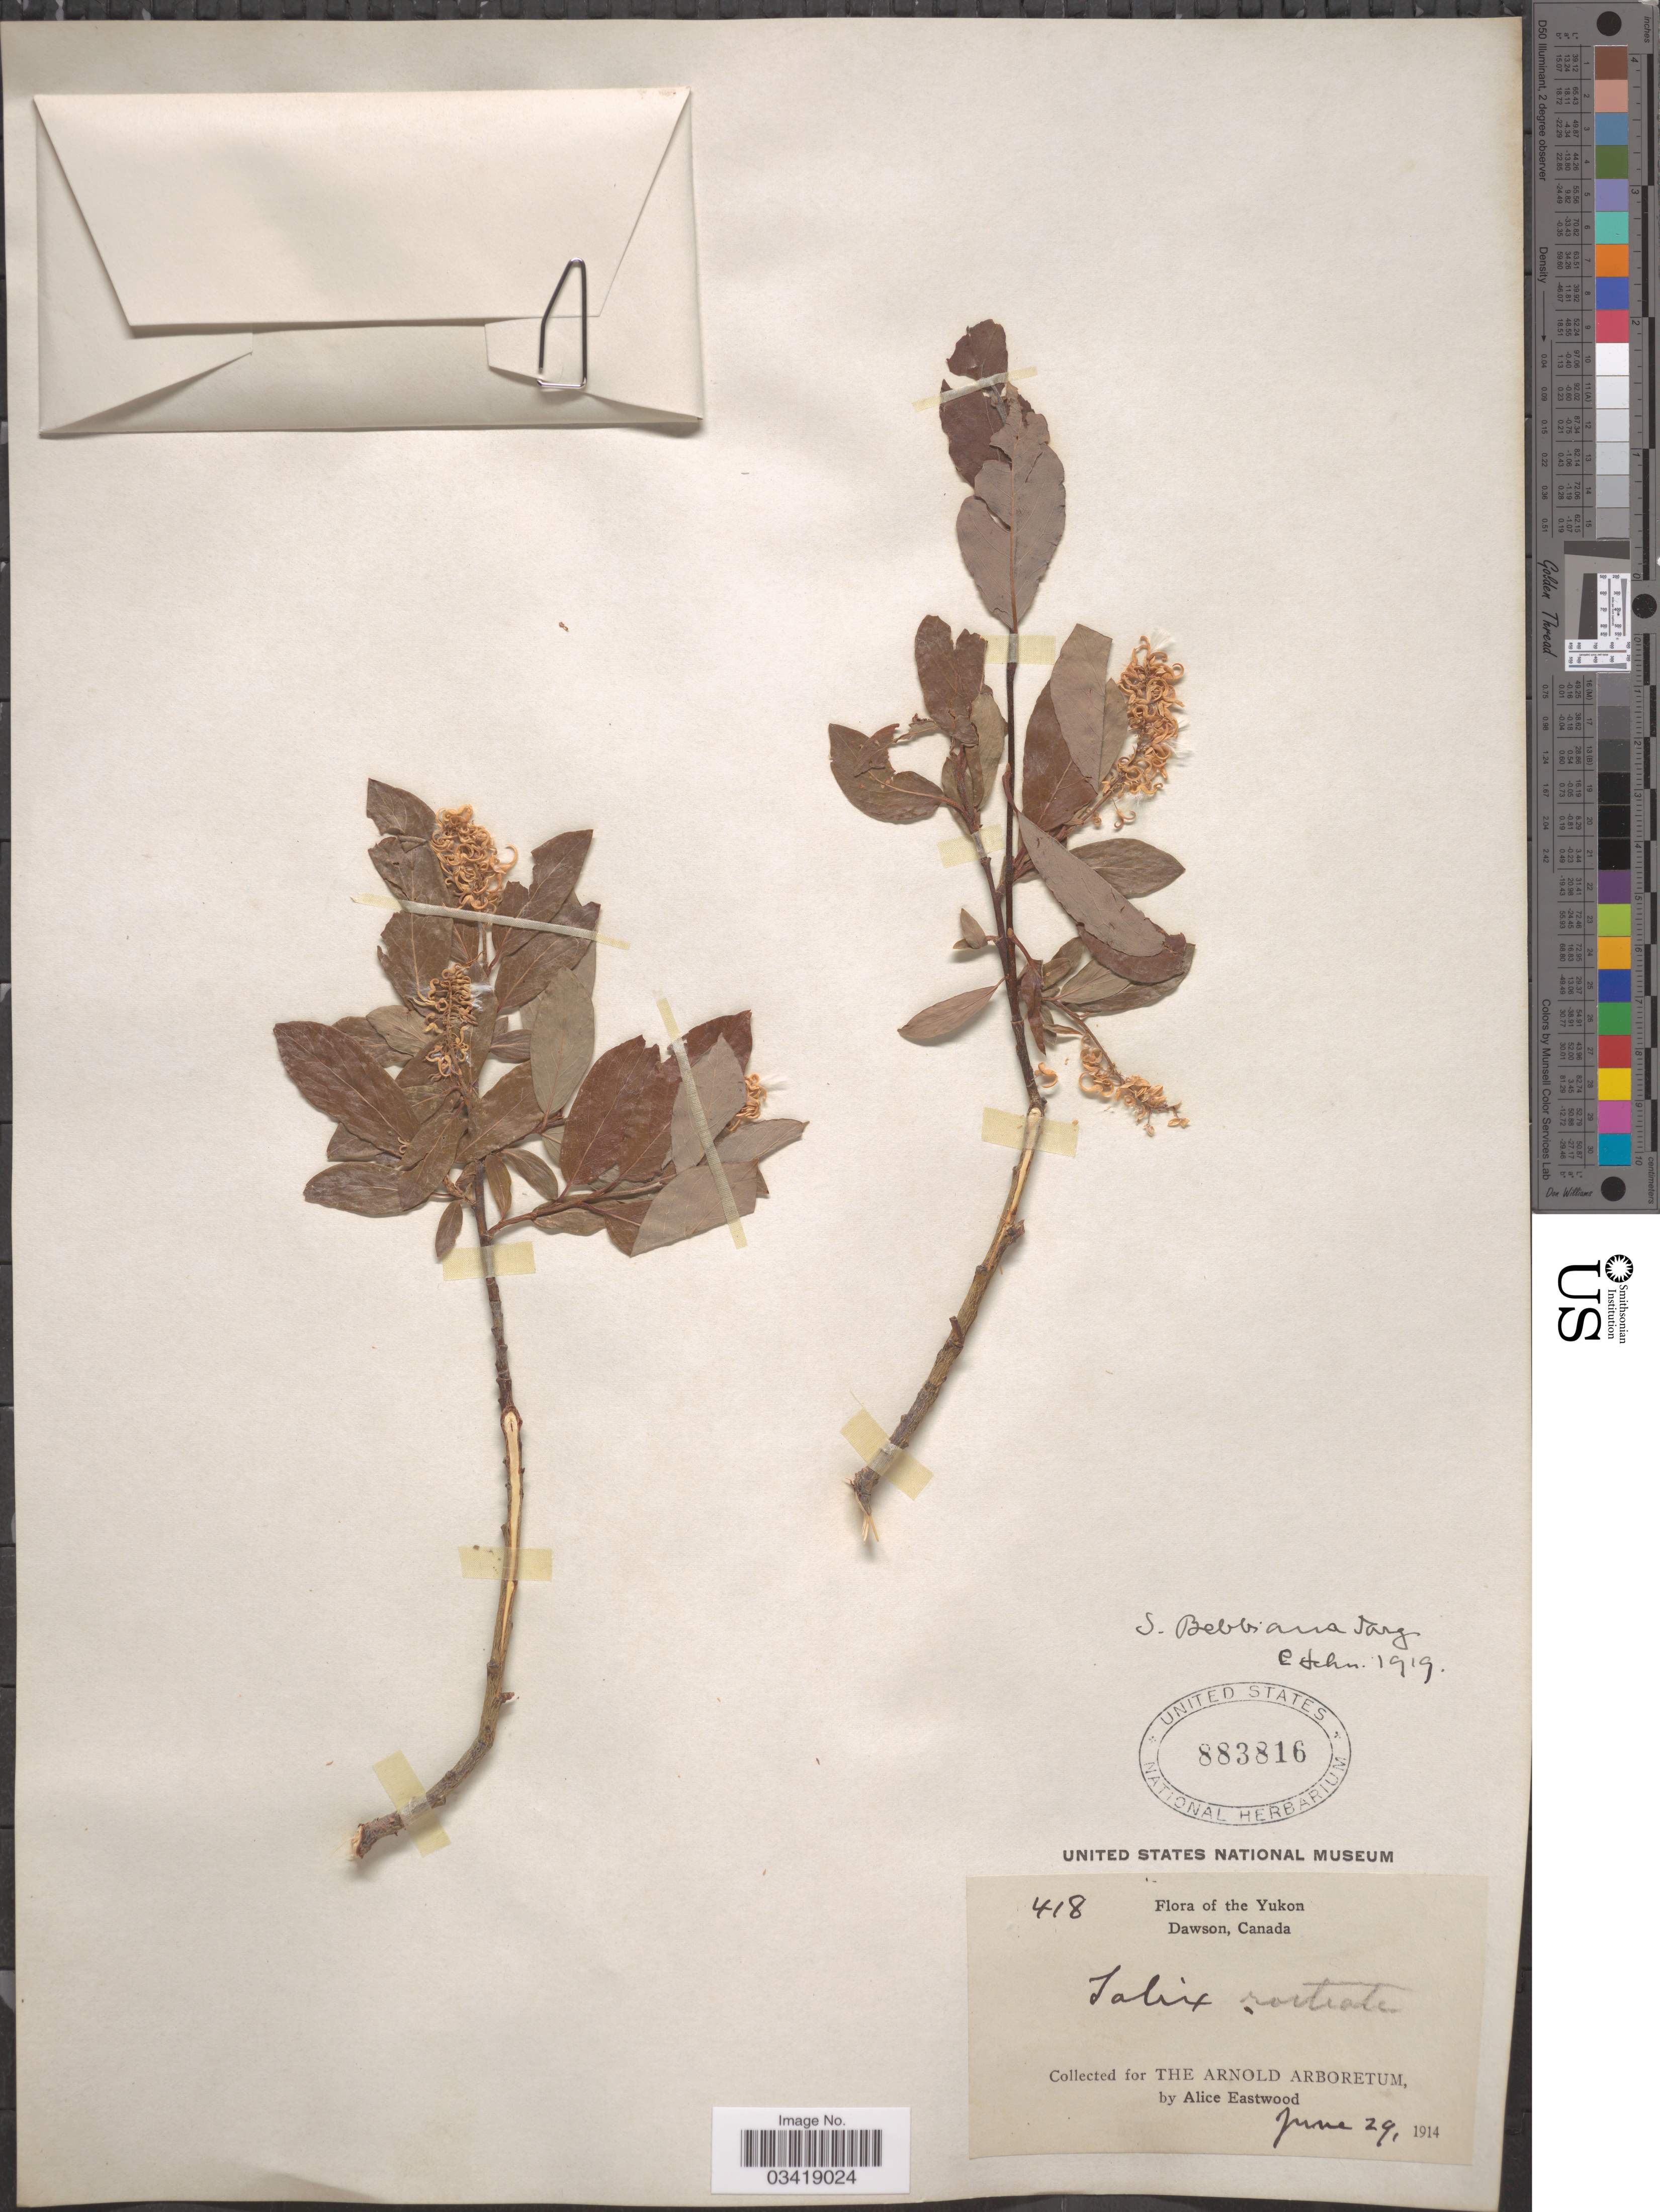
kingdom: Plantae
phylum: Tracheophyta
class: Magnoliopsida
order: Malpighiales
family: Salicaceae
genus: Salix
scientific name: Salix bebbiana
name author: Sarg.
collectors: A. Eastwood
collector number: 418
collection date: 1914-06-29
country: Canada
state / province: Yukon Territory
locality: Yukon. Dawson.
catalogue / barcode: US 883816